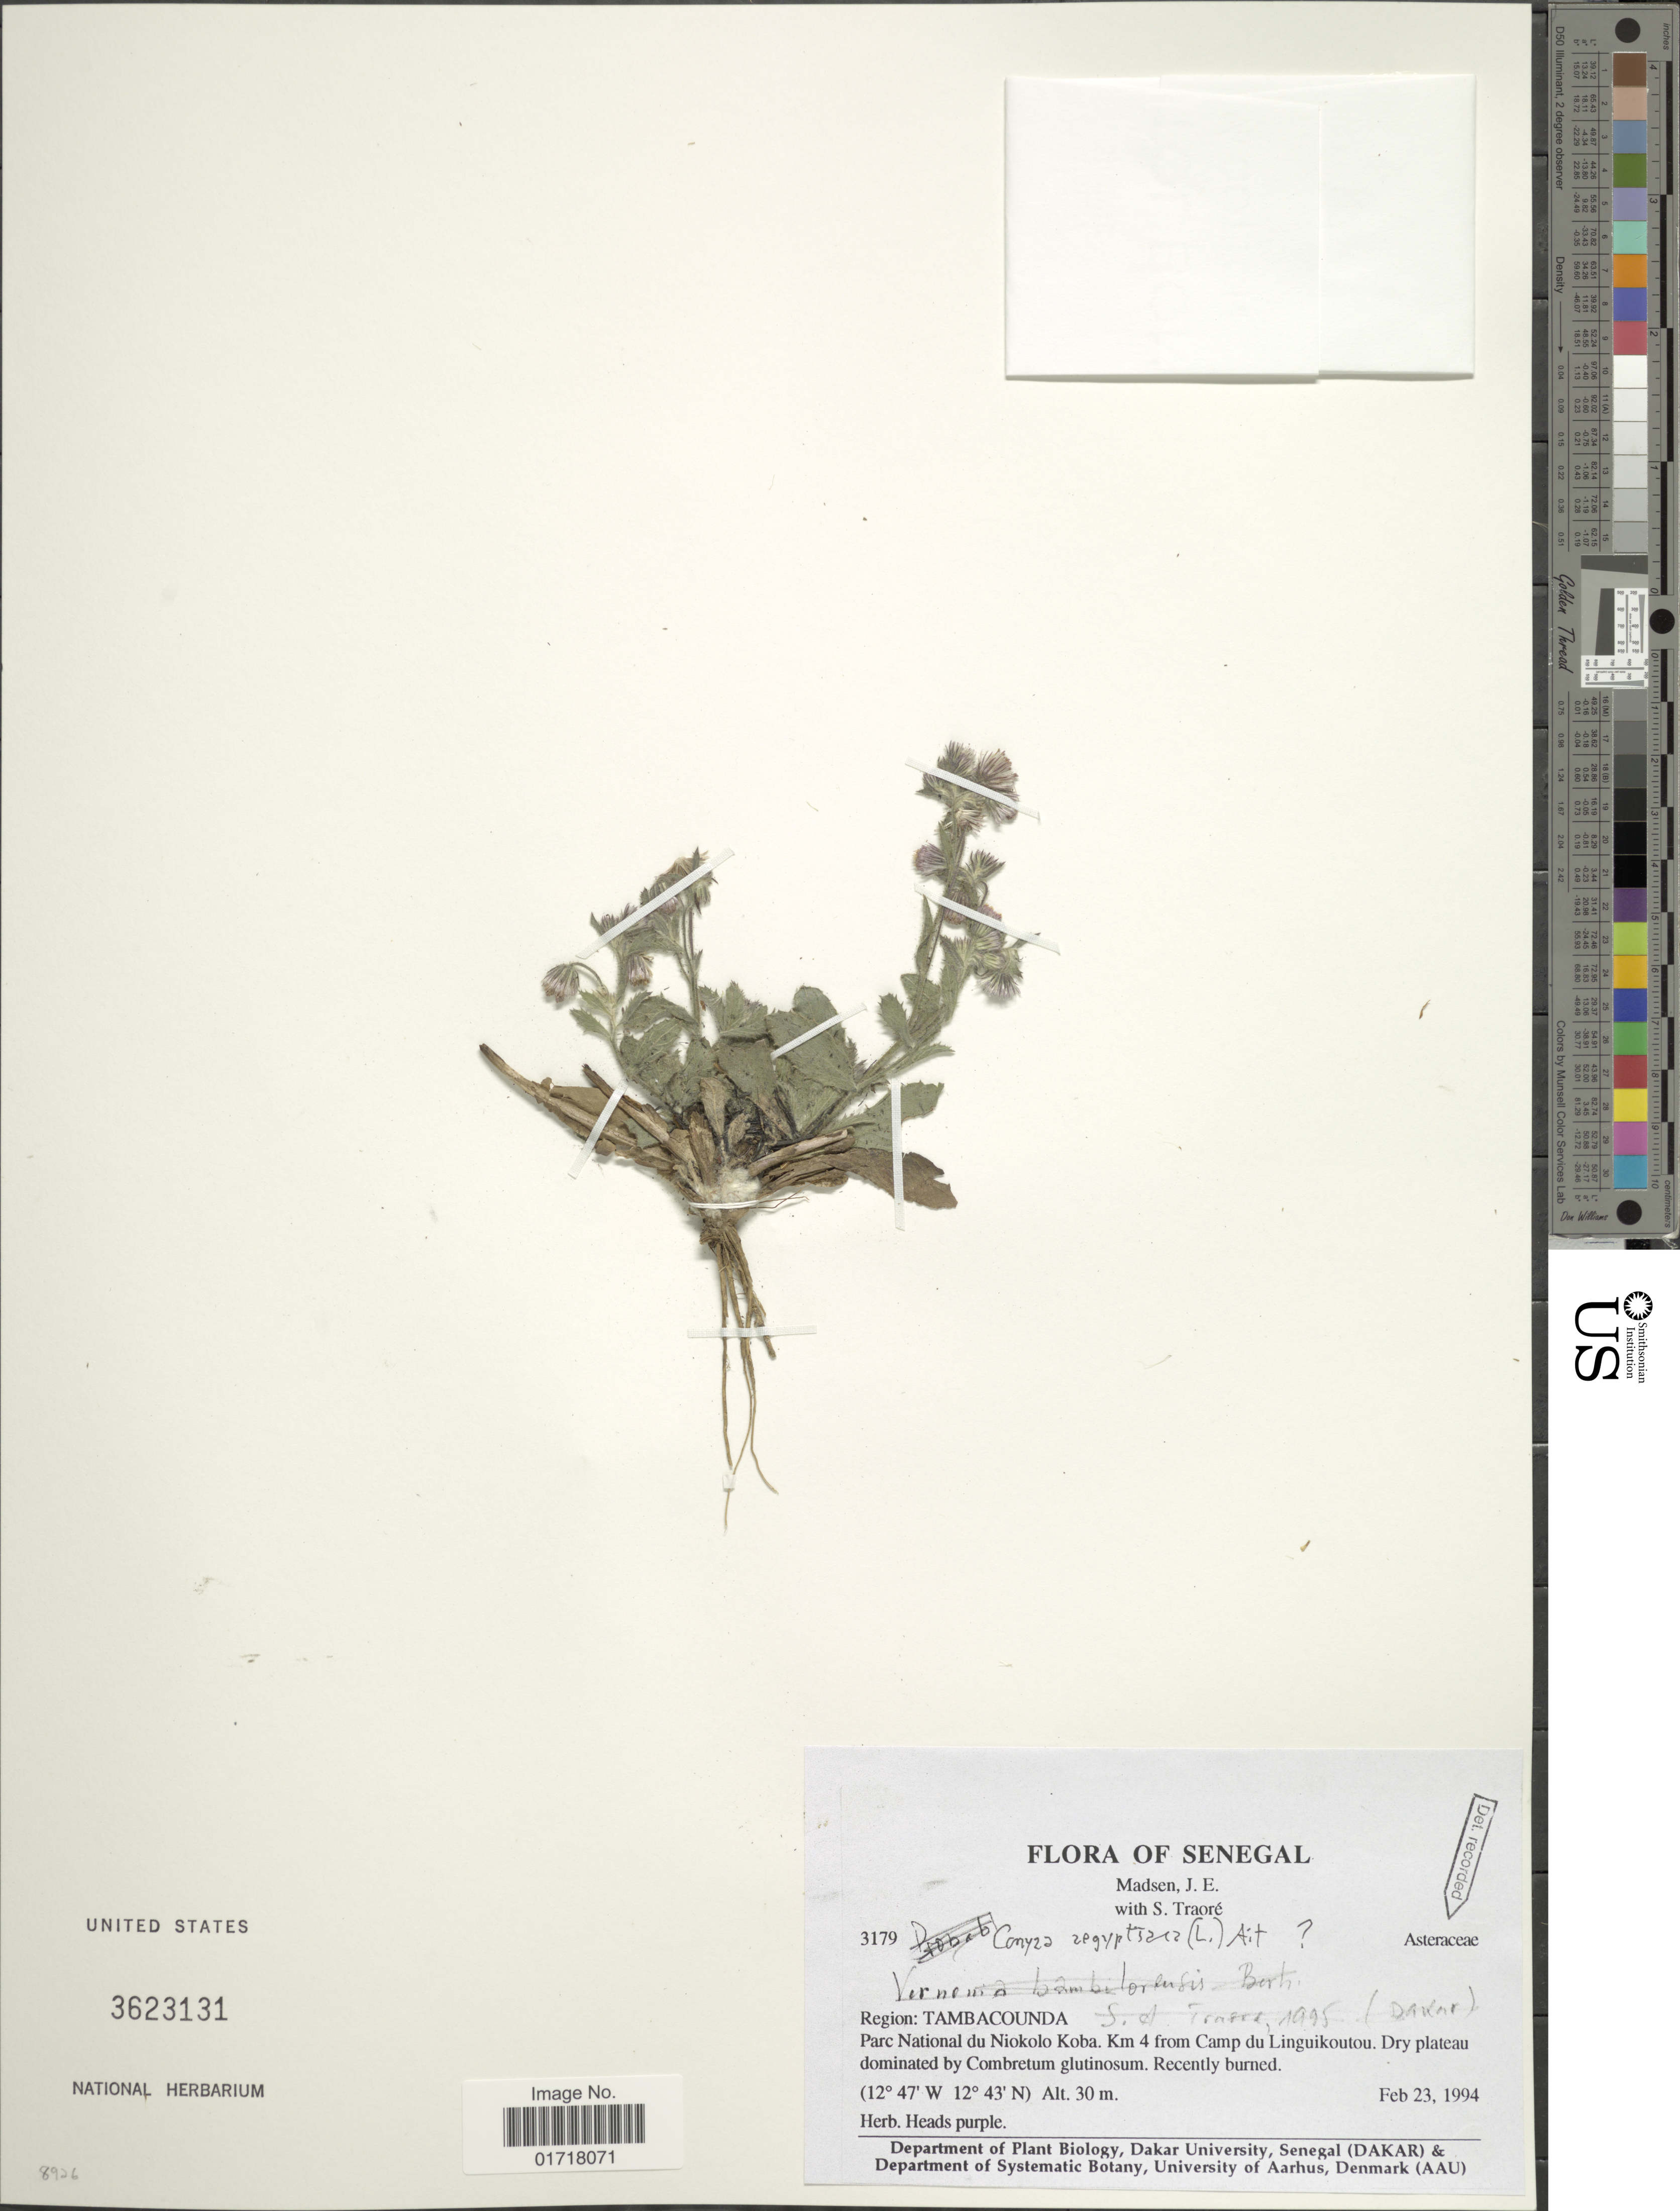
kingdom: Plantae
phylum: Tracheophyta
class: Magnoliopsida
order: Asterales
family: Asteraceae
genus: Conyza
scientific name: Conyza aegyptiaca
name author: (L.) Aiton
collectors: J. E. Madsen & S. Traore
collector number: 3179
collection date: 1994-02-23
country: Senegal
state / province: Tambacounda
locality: Region: Tambacounda, {parc National du Niokolo Koba, Km 4 from Camp du Linguikoutou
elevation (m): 30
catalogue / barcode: US 3623131